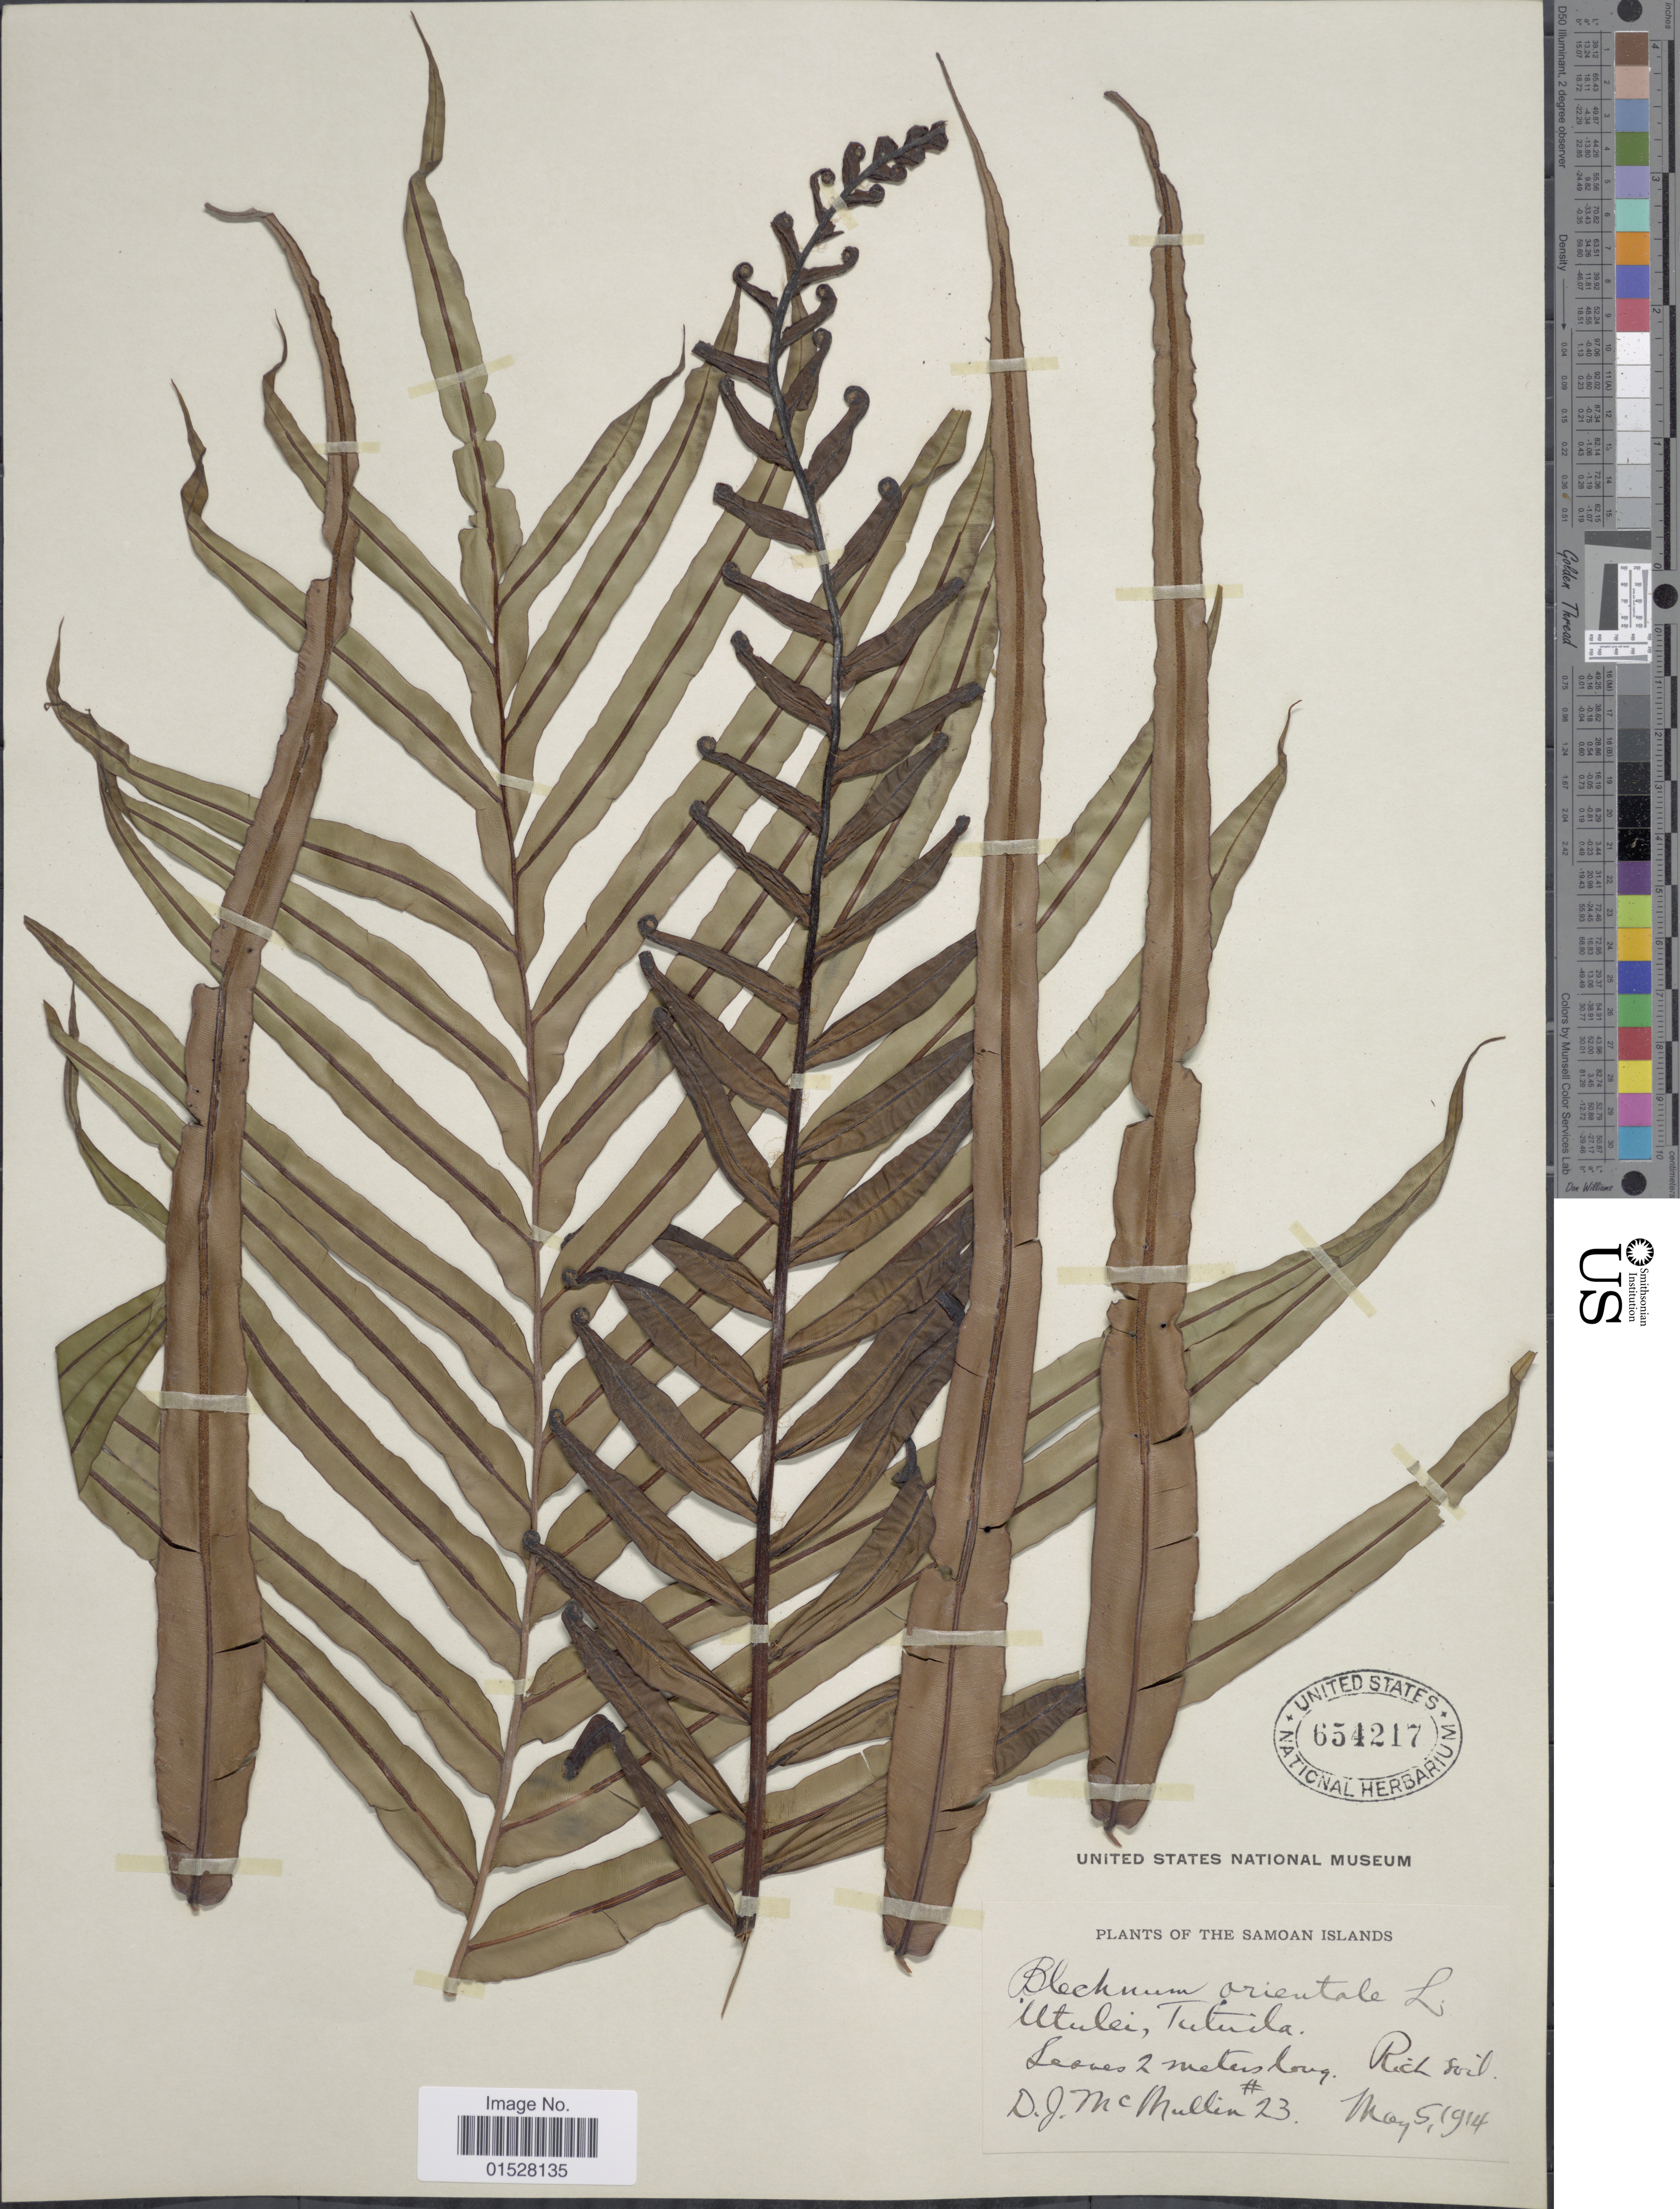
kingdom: Plantae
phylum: Tracheophyta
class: Polypodiopsida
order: Polypodiales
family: Blechnaceae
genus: Blechnum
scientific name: Blechnum orientale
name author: L.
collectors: D. McMullin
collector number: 23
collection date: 1914-05-05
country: American Samoa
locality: Samoan Islands, Utulei, Tutuila.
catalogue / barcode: US 654217